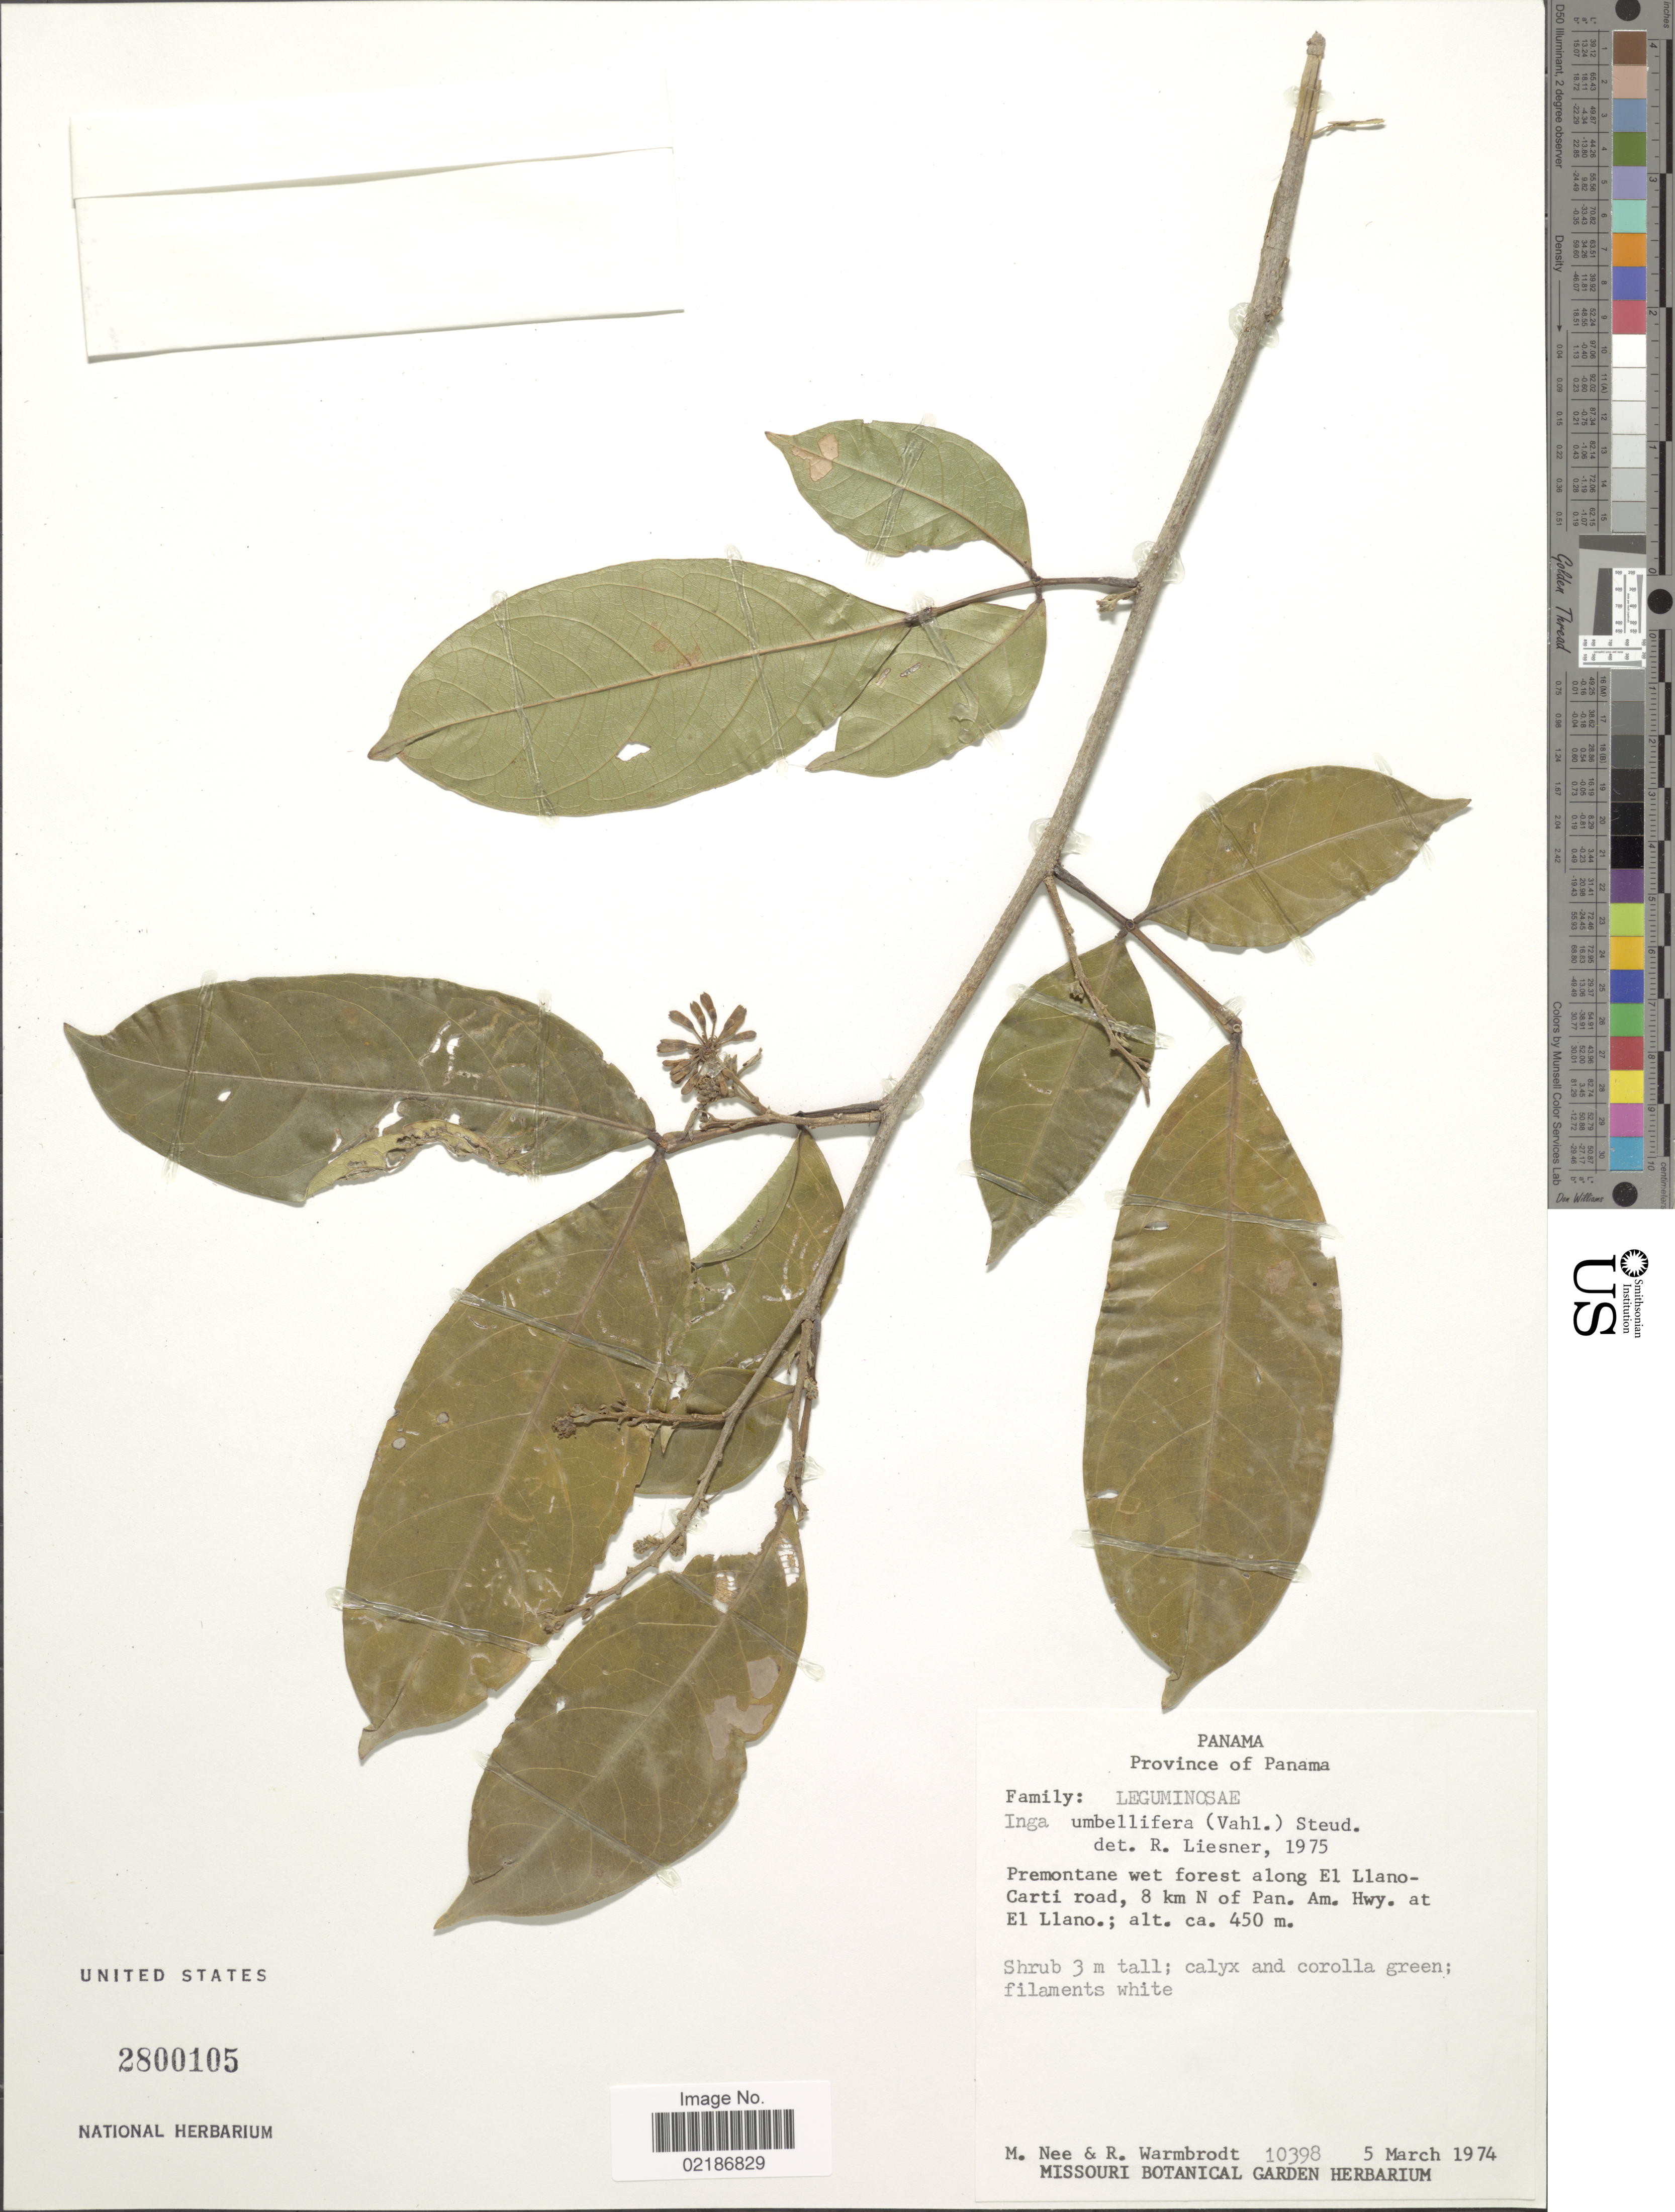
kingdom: Plantae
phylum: Tracheophyta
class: Magnoliopsida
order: Fabales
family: Fabaceae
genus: Inga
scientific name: Inga umbellifera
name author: (Vahl) Steud. ex DC.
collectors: M. Nee & R. Warmbrodt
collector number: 10398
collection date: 1974-03-05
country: Panama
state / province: Panamá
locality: Along El Llano-Carti road, 8 km N of Pan. Am. Hwy. at El Llano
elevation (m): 450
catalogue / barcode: US 2800105